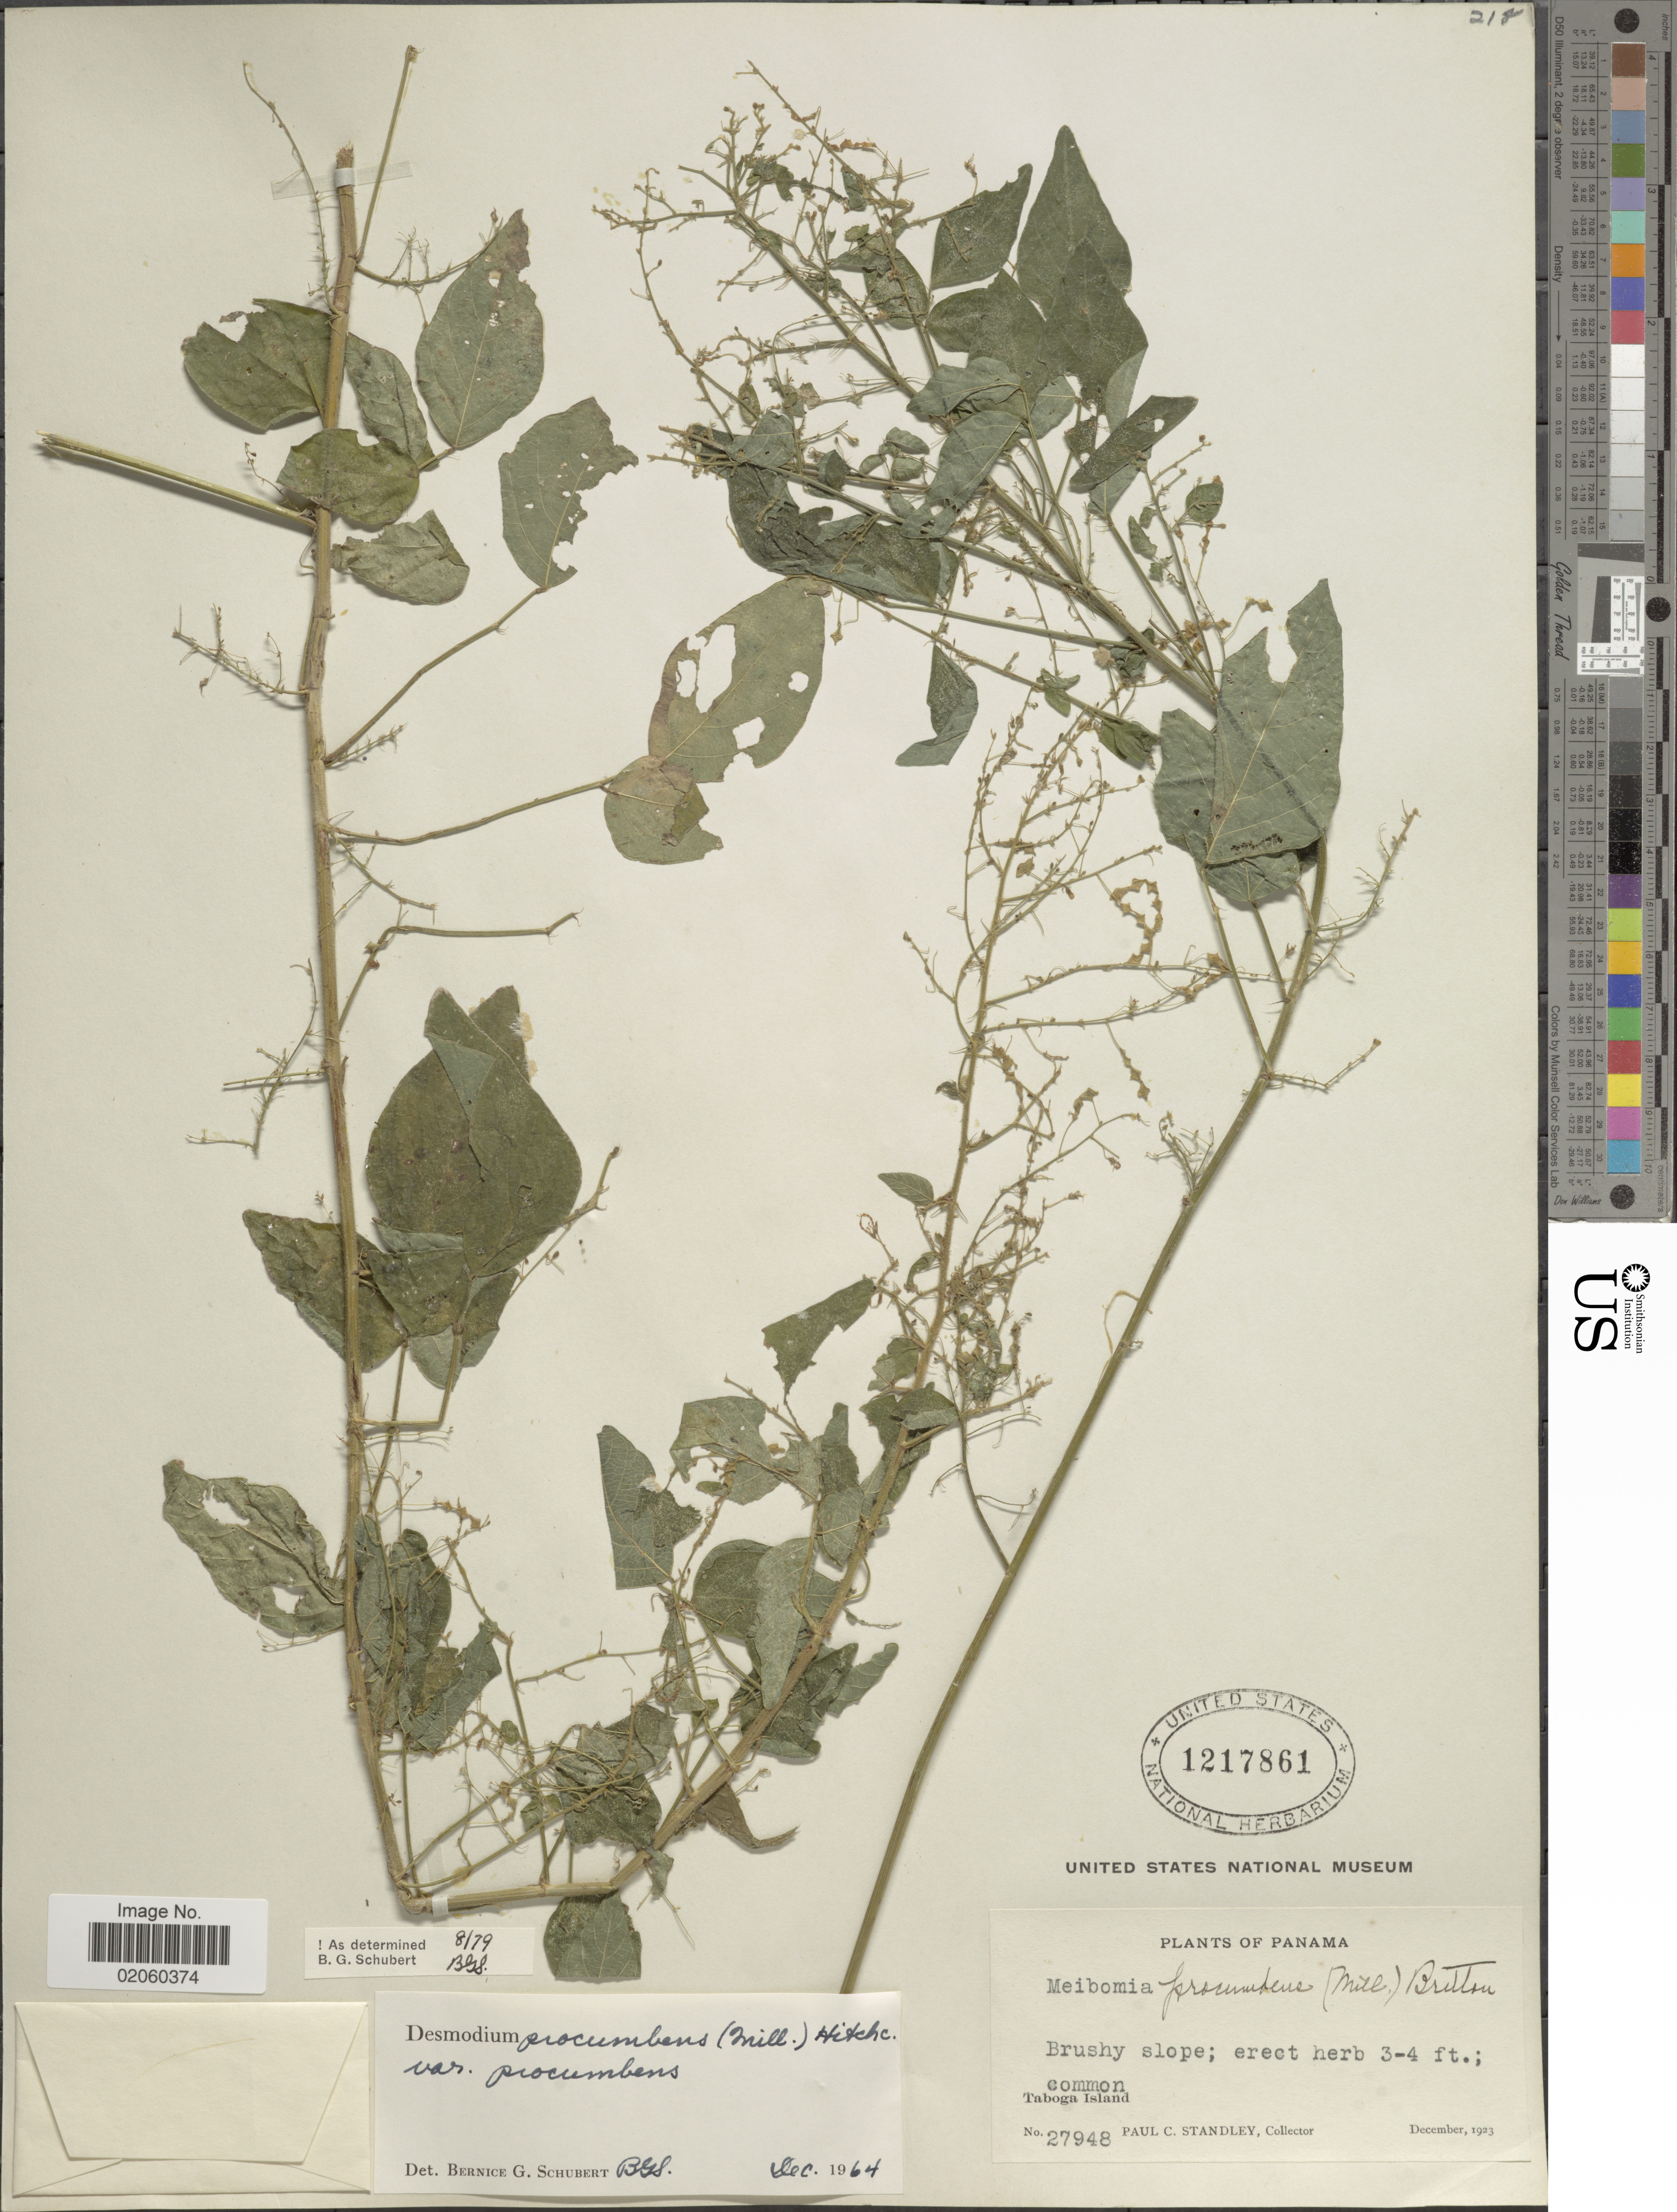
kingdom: Plantae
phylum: Tracheophyta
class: Magnoliopsida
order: Fabales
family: Fabaceae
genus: Desmodium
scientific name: Desmodium procumbens var. procumbens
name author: (Mill.) Hitchc.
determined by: Schubert, Bernice G.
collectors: P. C. Standley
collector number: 27948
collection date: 1923-12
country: Panama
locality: Taboga Island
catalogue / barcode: US 1217861